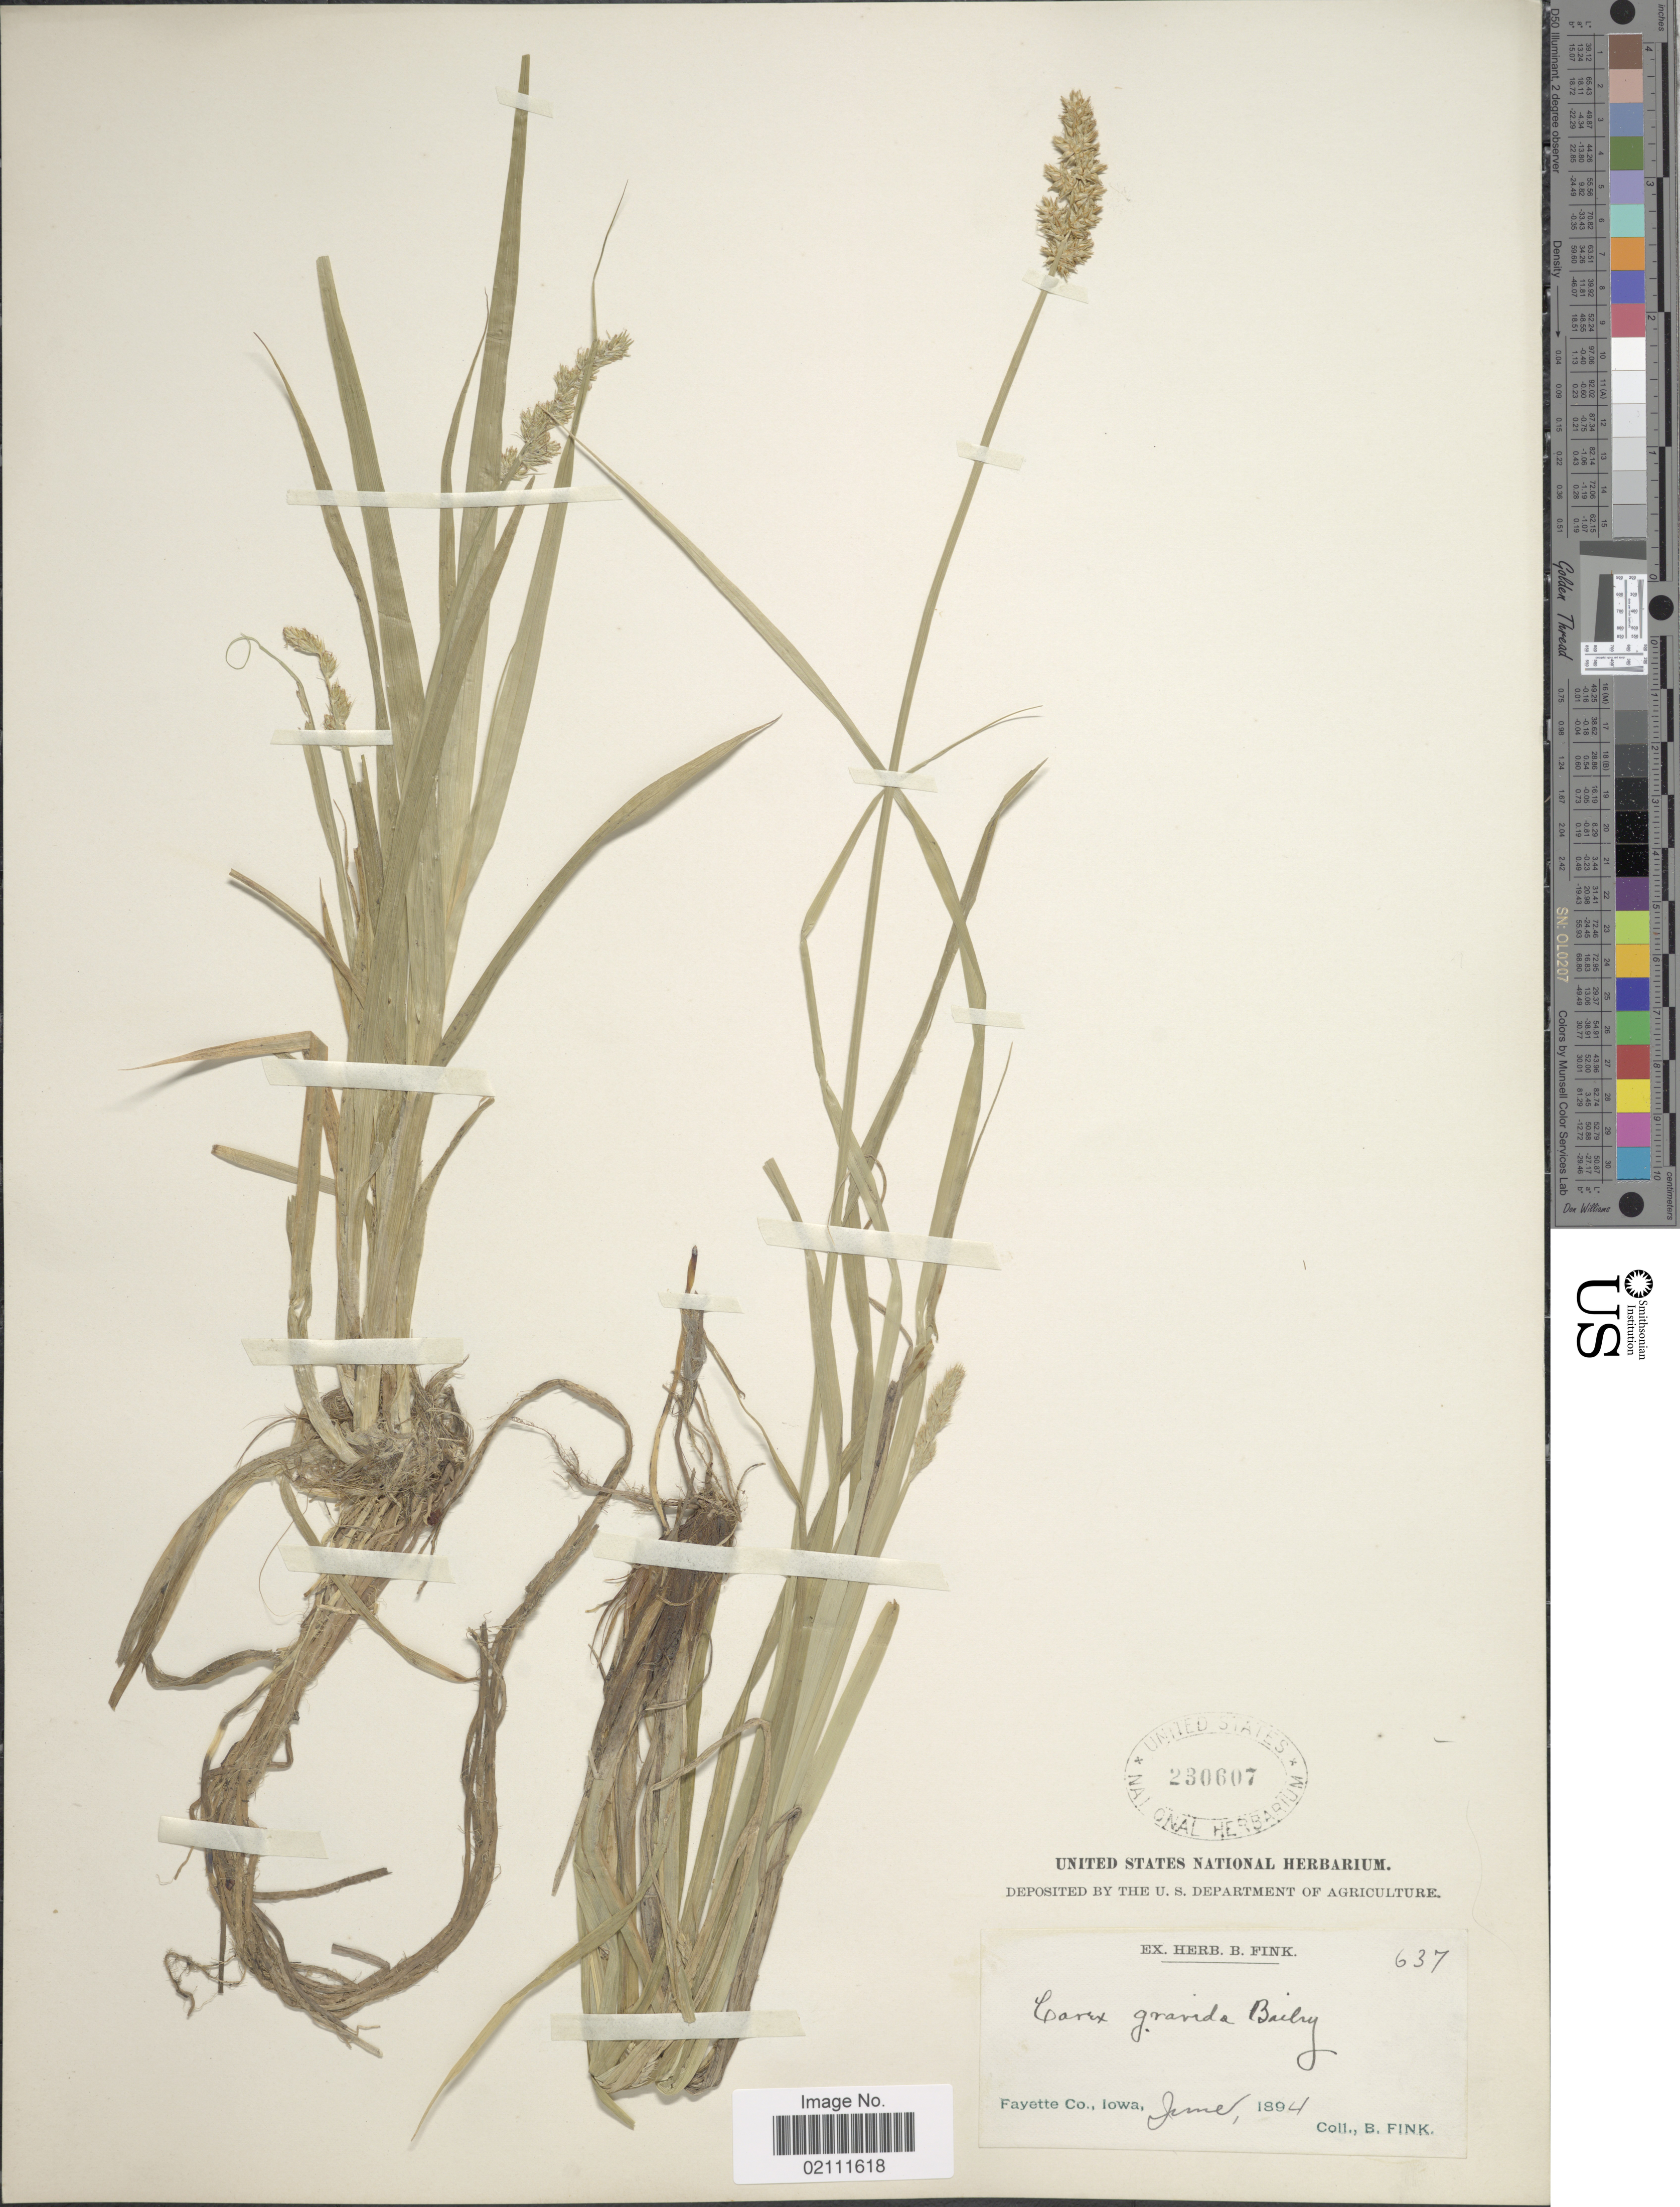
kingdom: Plantae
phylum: Tracheophyta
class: Liliopsida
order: Poales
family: Cyperaceae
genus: Carex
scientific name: Carex gravida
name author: L.H. Bailey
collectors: B. Fink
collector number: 637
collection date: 1894-06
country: United States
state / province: Iowa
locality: Fayette Co.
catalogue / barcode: US 230607